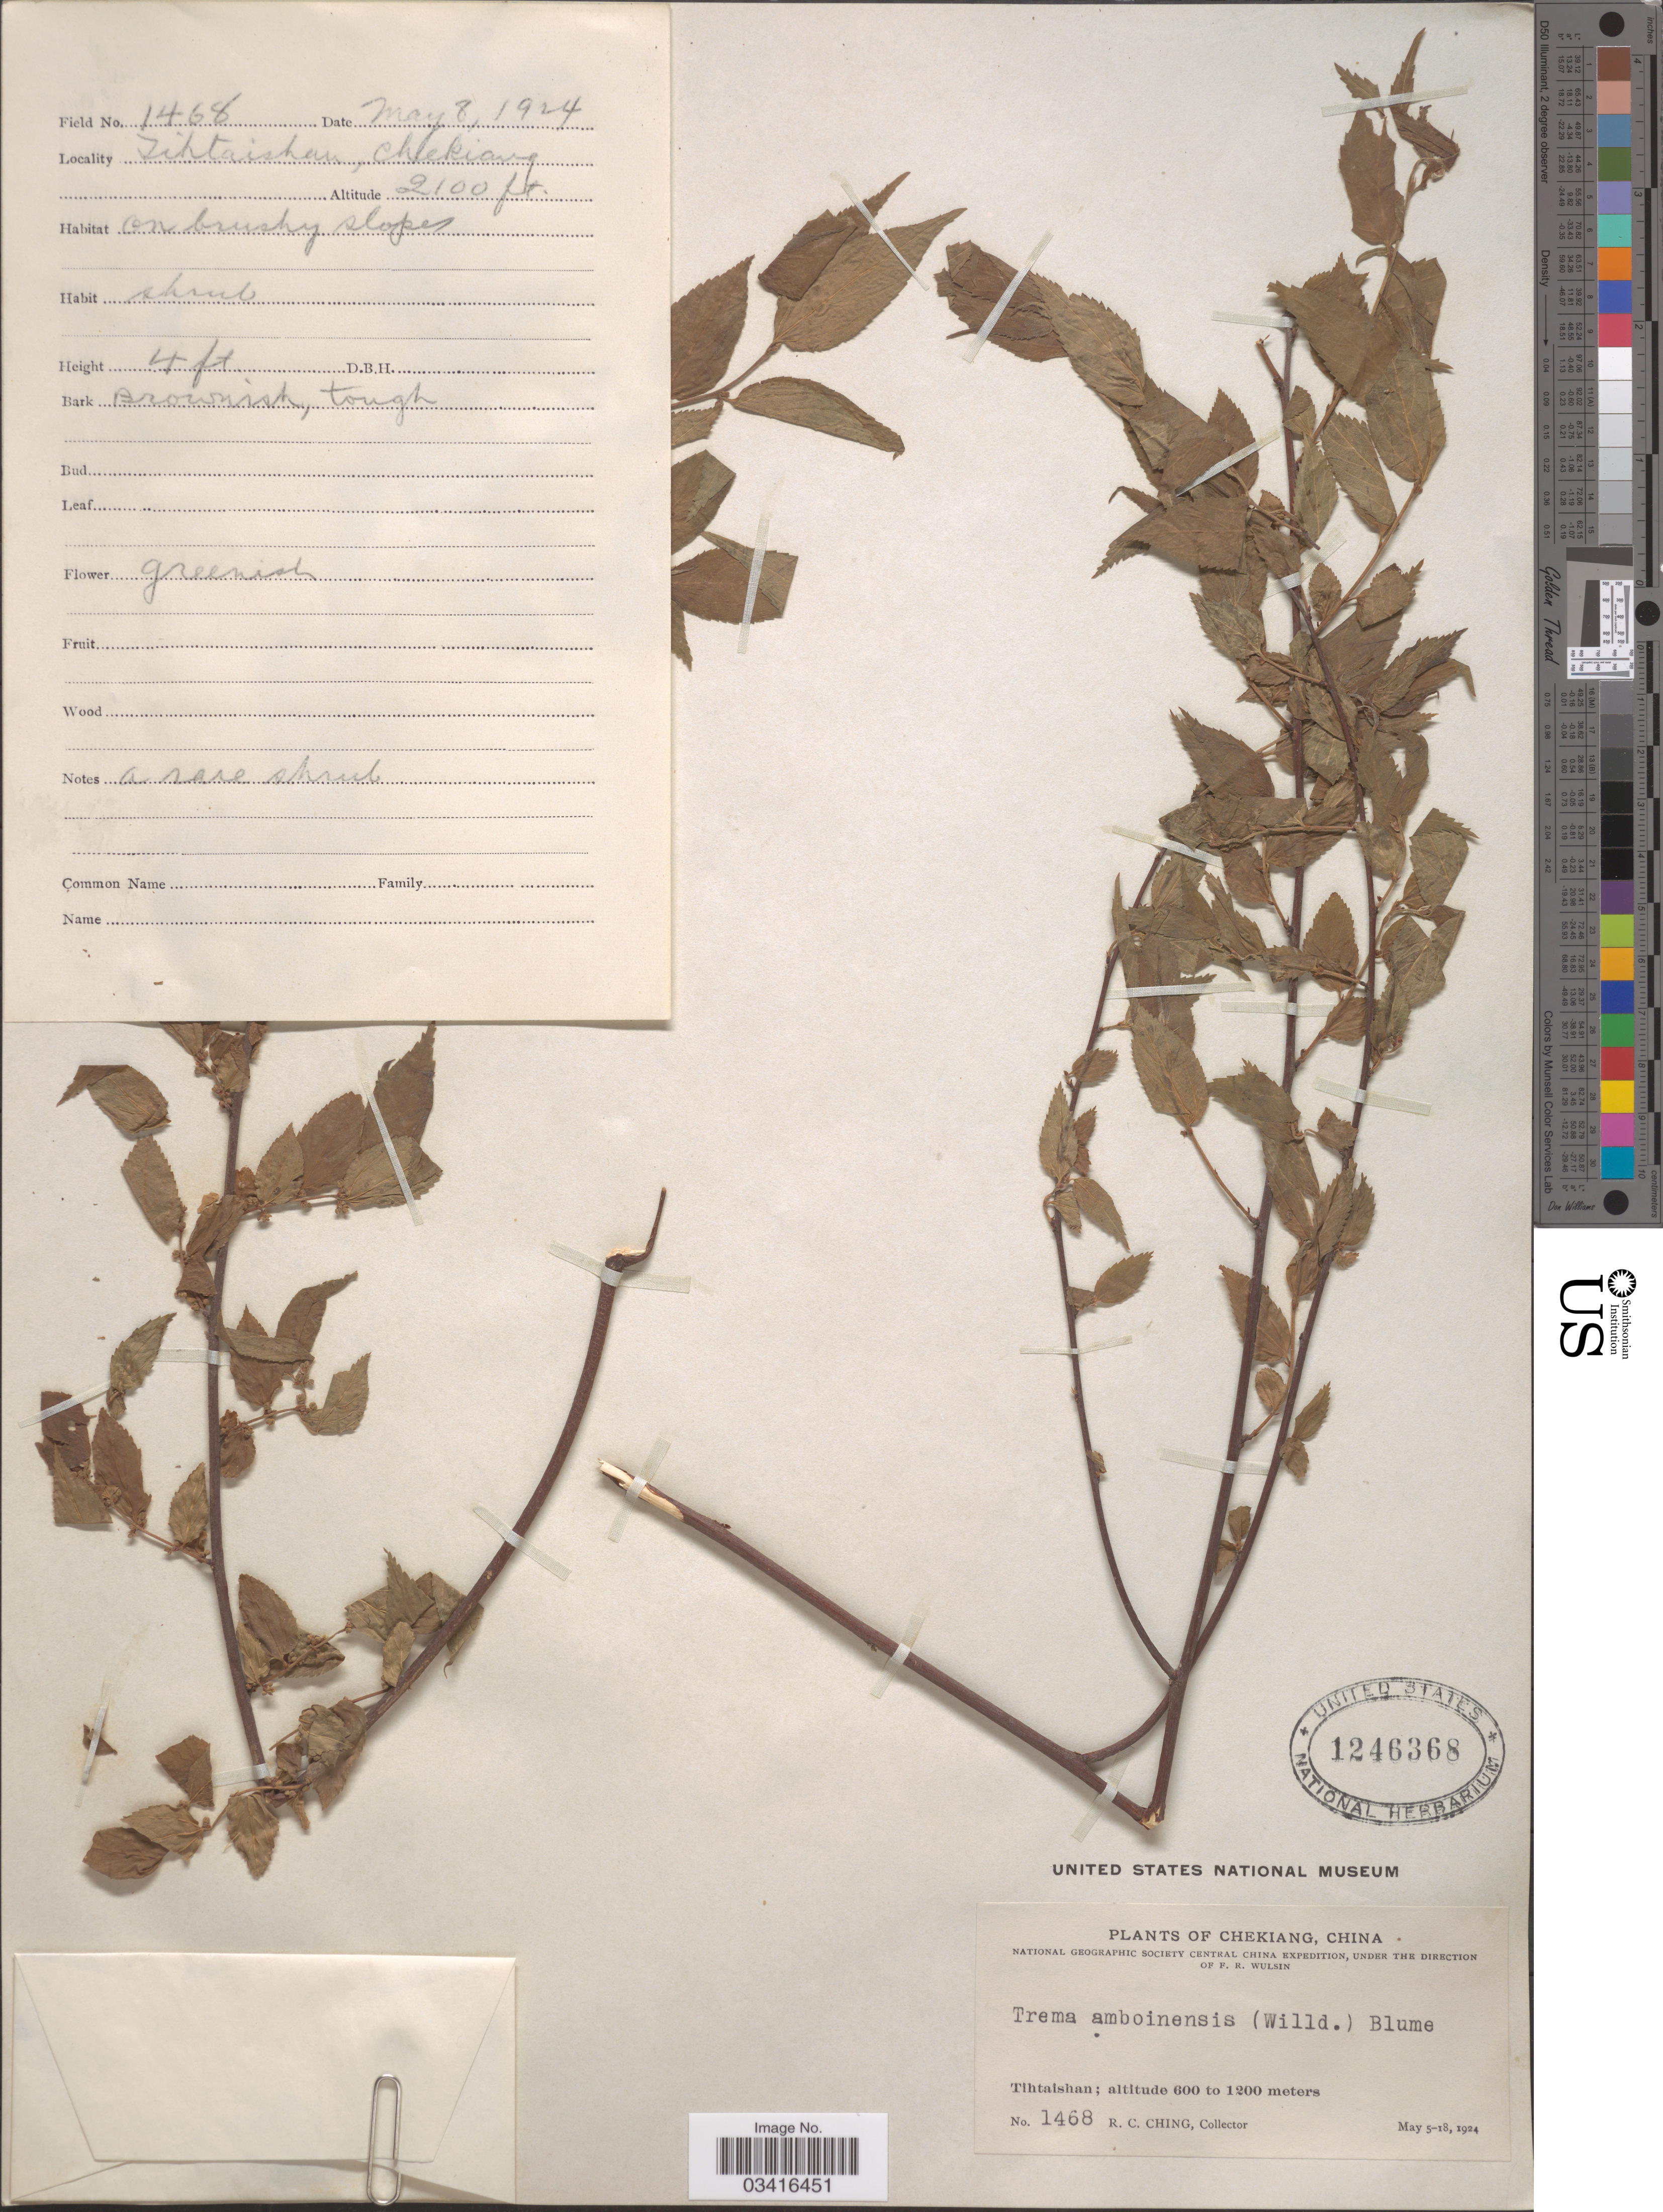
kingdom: Plantae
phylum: Tracheophyta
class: Magnoliopsida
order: Rosales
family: Cannabaceae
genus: Trema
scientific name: Trema cannabina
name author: Lour.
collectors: R. C. Ching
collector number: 1468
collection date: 1924-05-08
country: China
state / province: Zhejiang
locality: Chekiang. Tihtaishan.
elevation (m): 640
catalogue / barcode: US 1246368